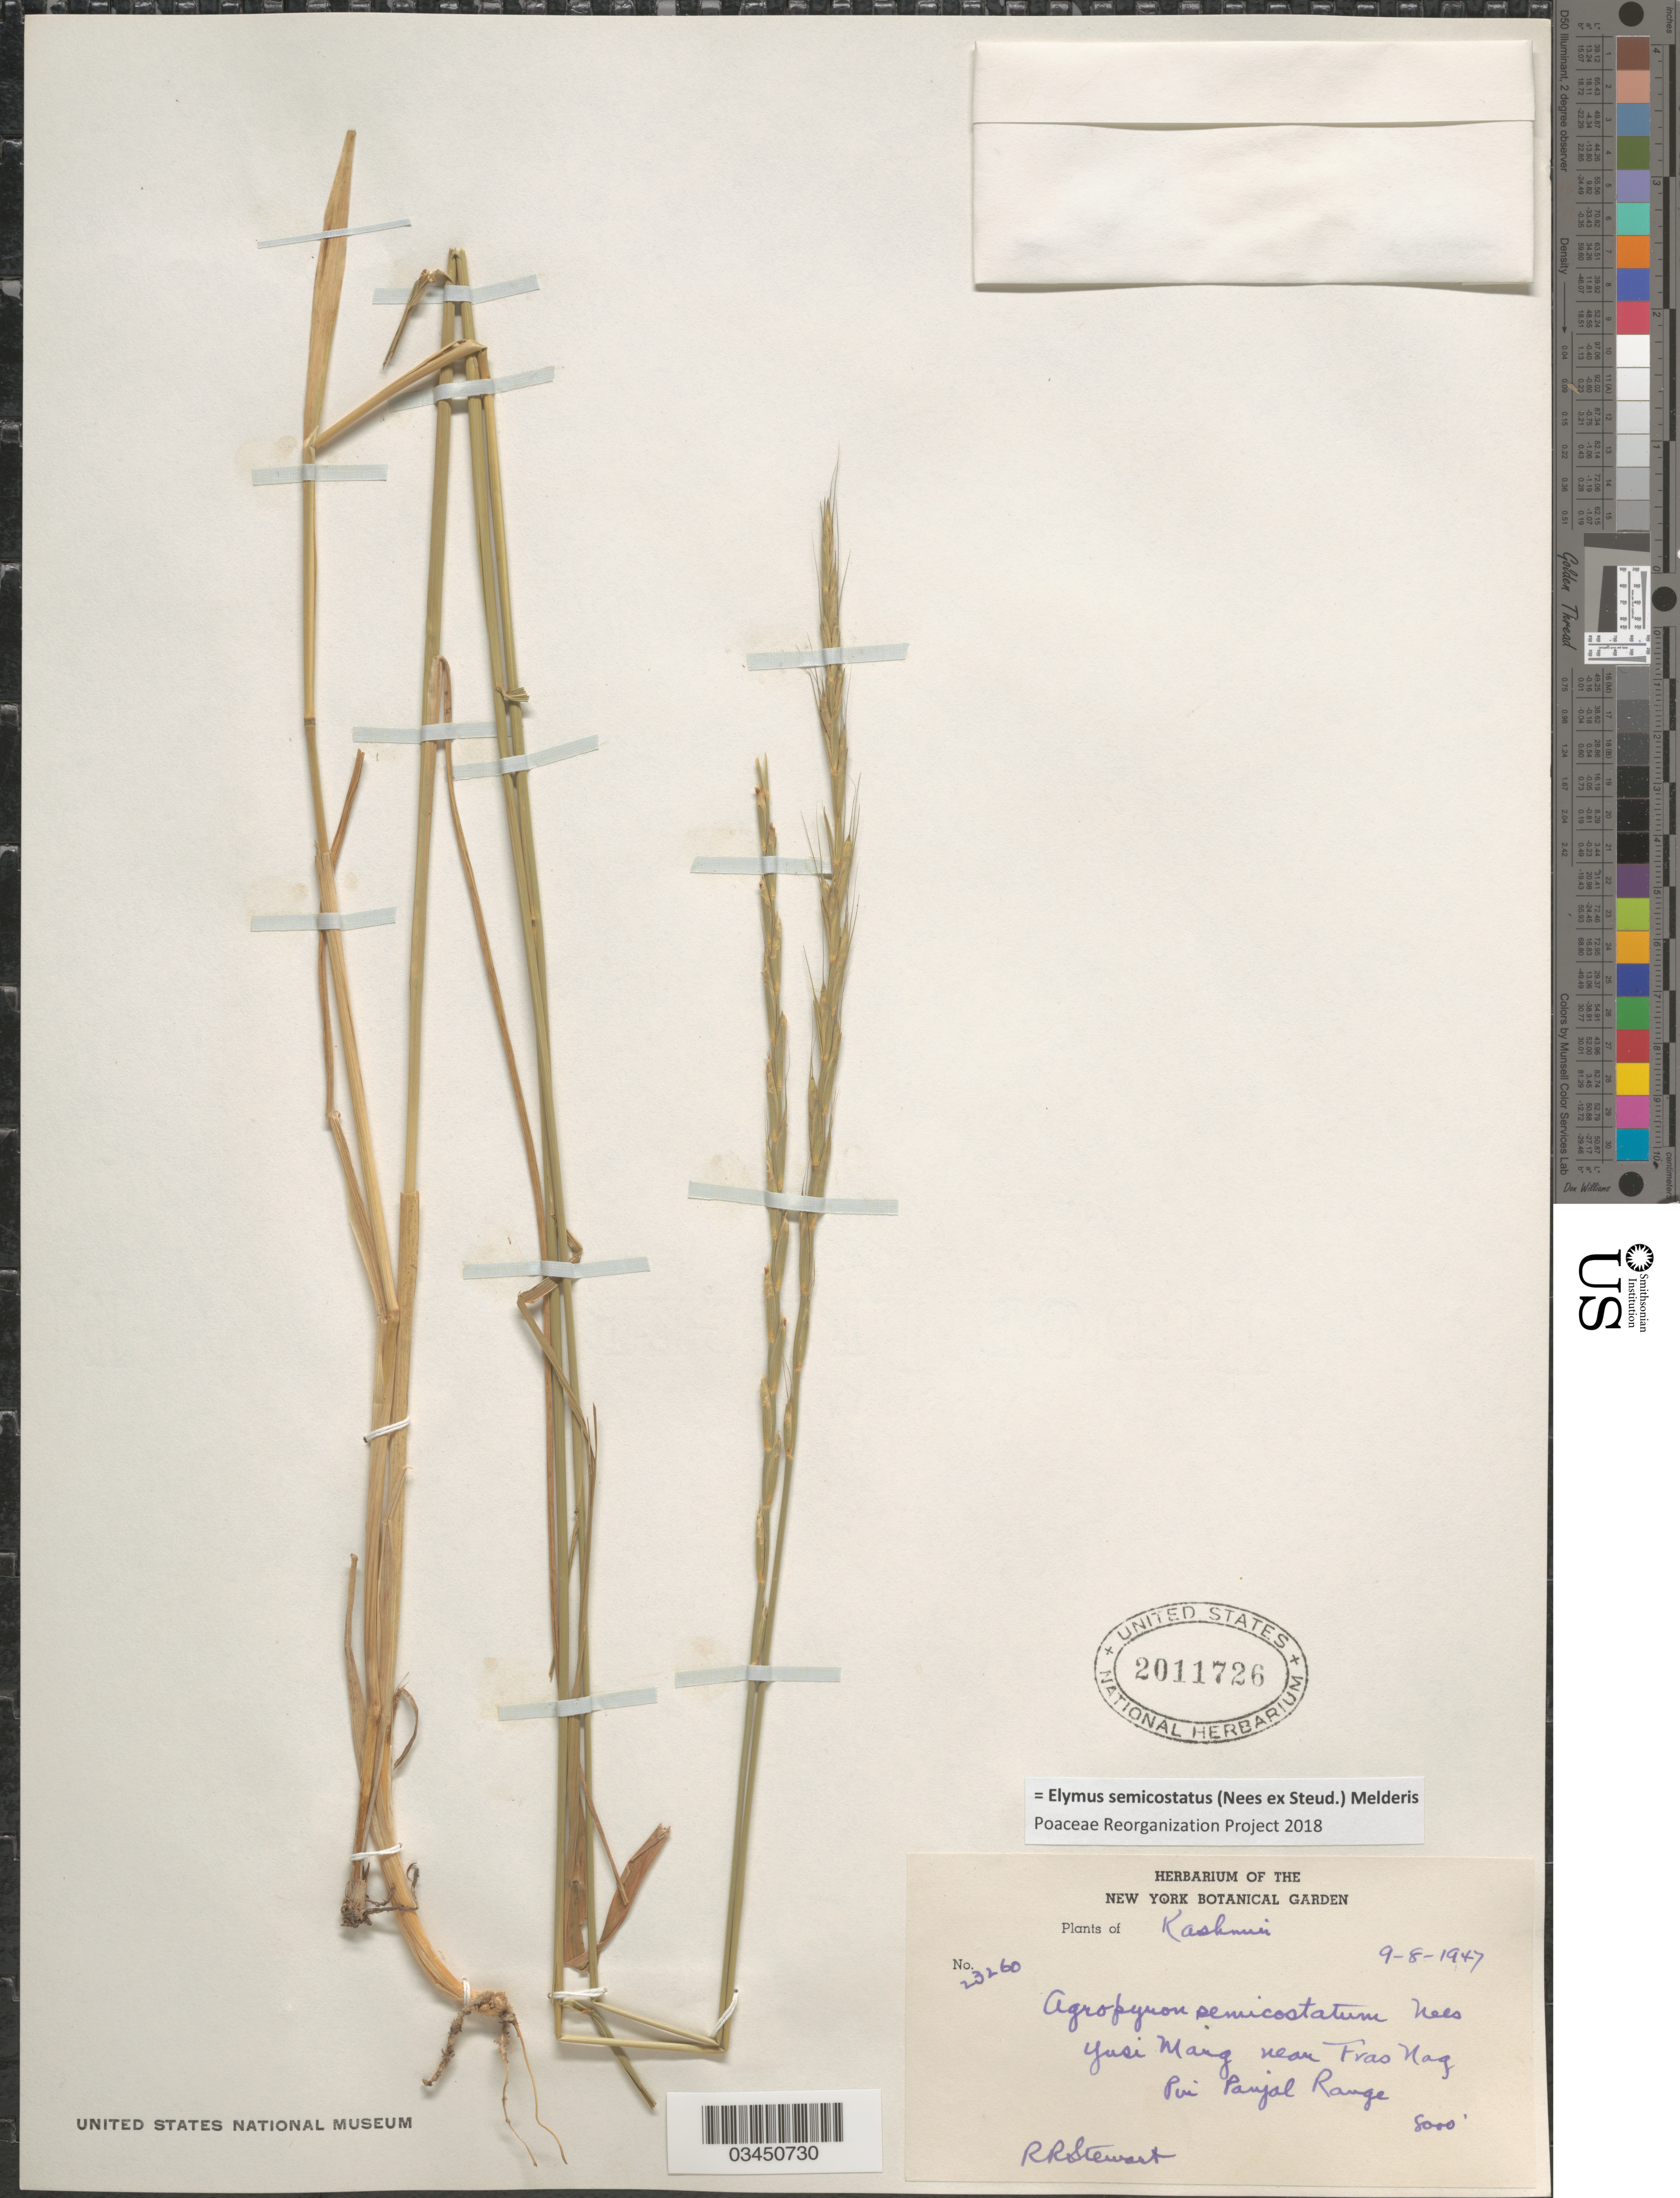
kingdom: Plantae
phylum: Tracheophyta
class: Liliopsida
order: Poales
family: Poaceae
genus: Elymus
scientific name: Elymus semicostatus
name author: (Nees ex Steud.) Melderis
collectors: R. Stewart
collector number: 23260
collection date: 1947-08-09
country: India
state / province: Jammu and Kashmir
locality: Kashmir. Yusi Marg near Fras Nag Pui Panjal Range.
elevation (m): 2438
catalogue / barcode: US 2011726